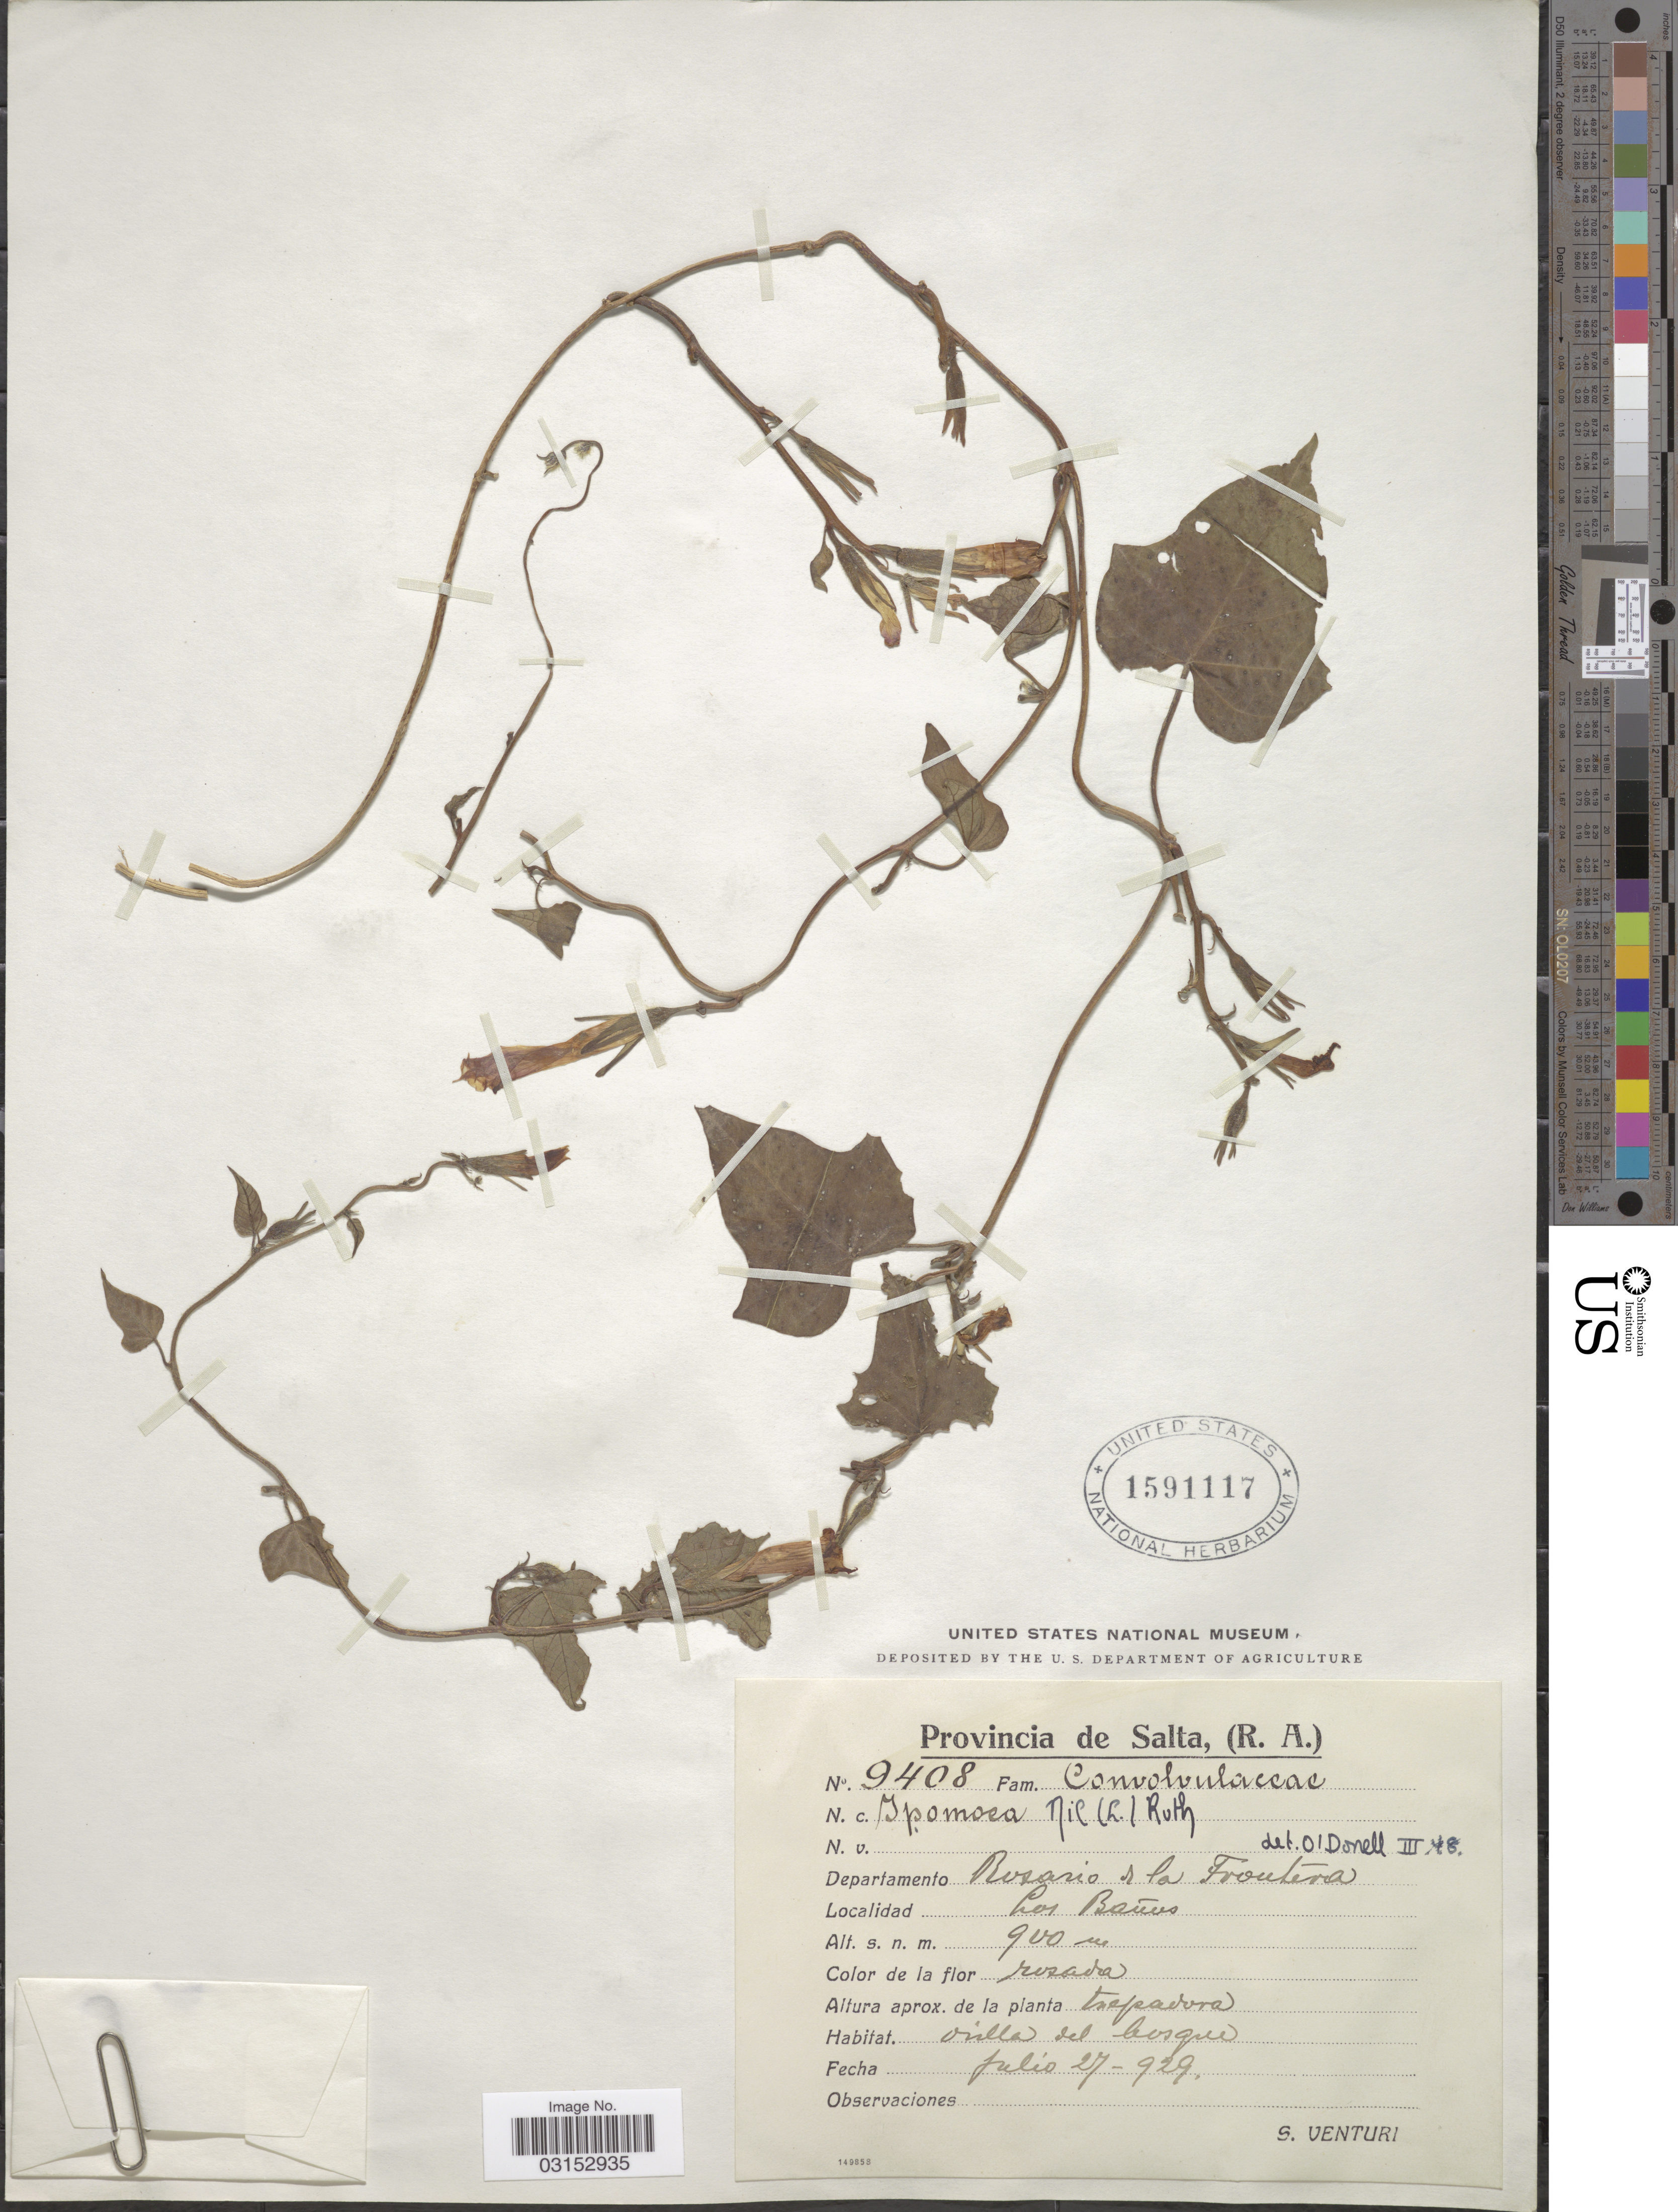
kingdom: Plantae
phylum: Tracheophyta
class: Magnoliopsida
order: Solanales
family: Convolvulaceae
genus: Ipomoea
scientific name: Ipomoea nil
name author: (L.) Roth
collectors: S. Venturi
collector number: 9408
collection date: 1929-07-27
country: Argentina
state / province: Salta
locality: Departamento Rosario de la Frontera. Los Baños.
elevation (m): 900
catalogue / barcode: US 1591117